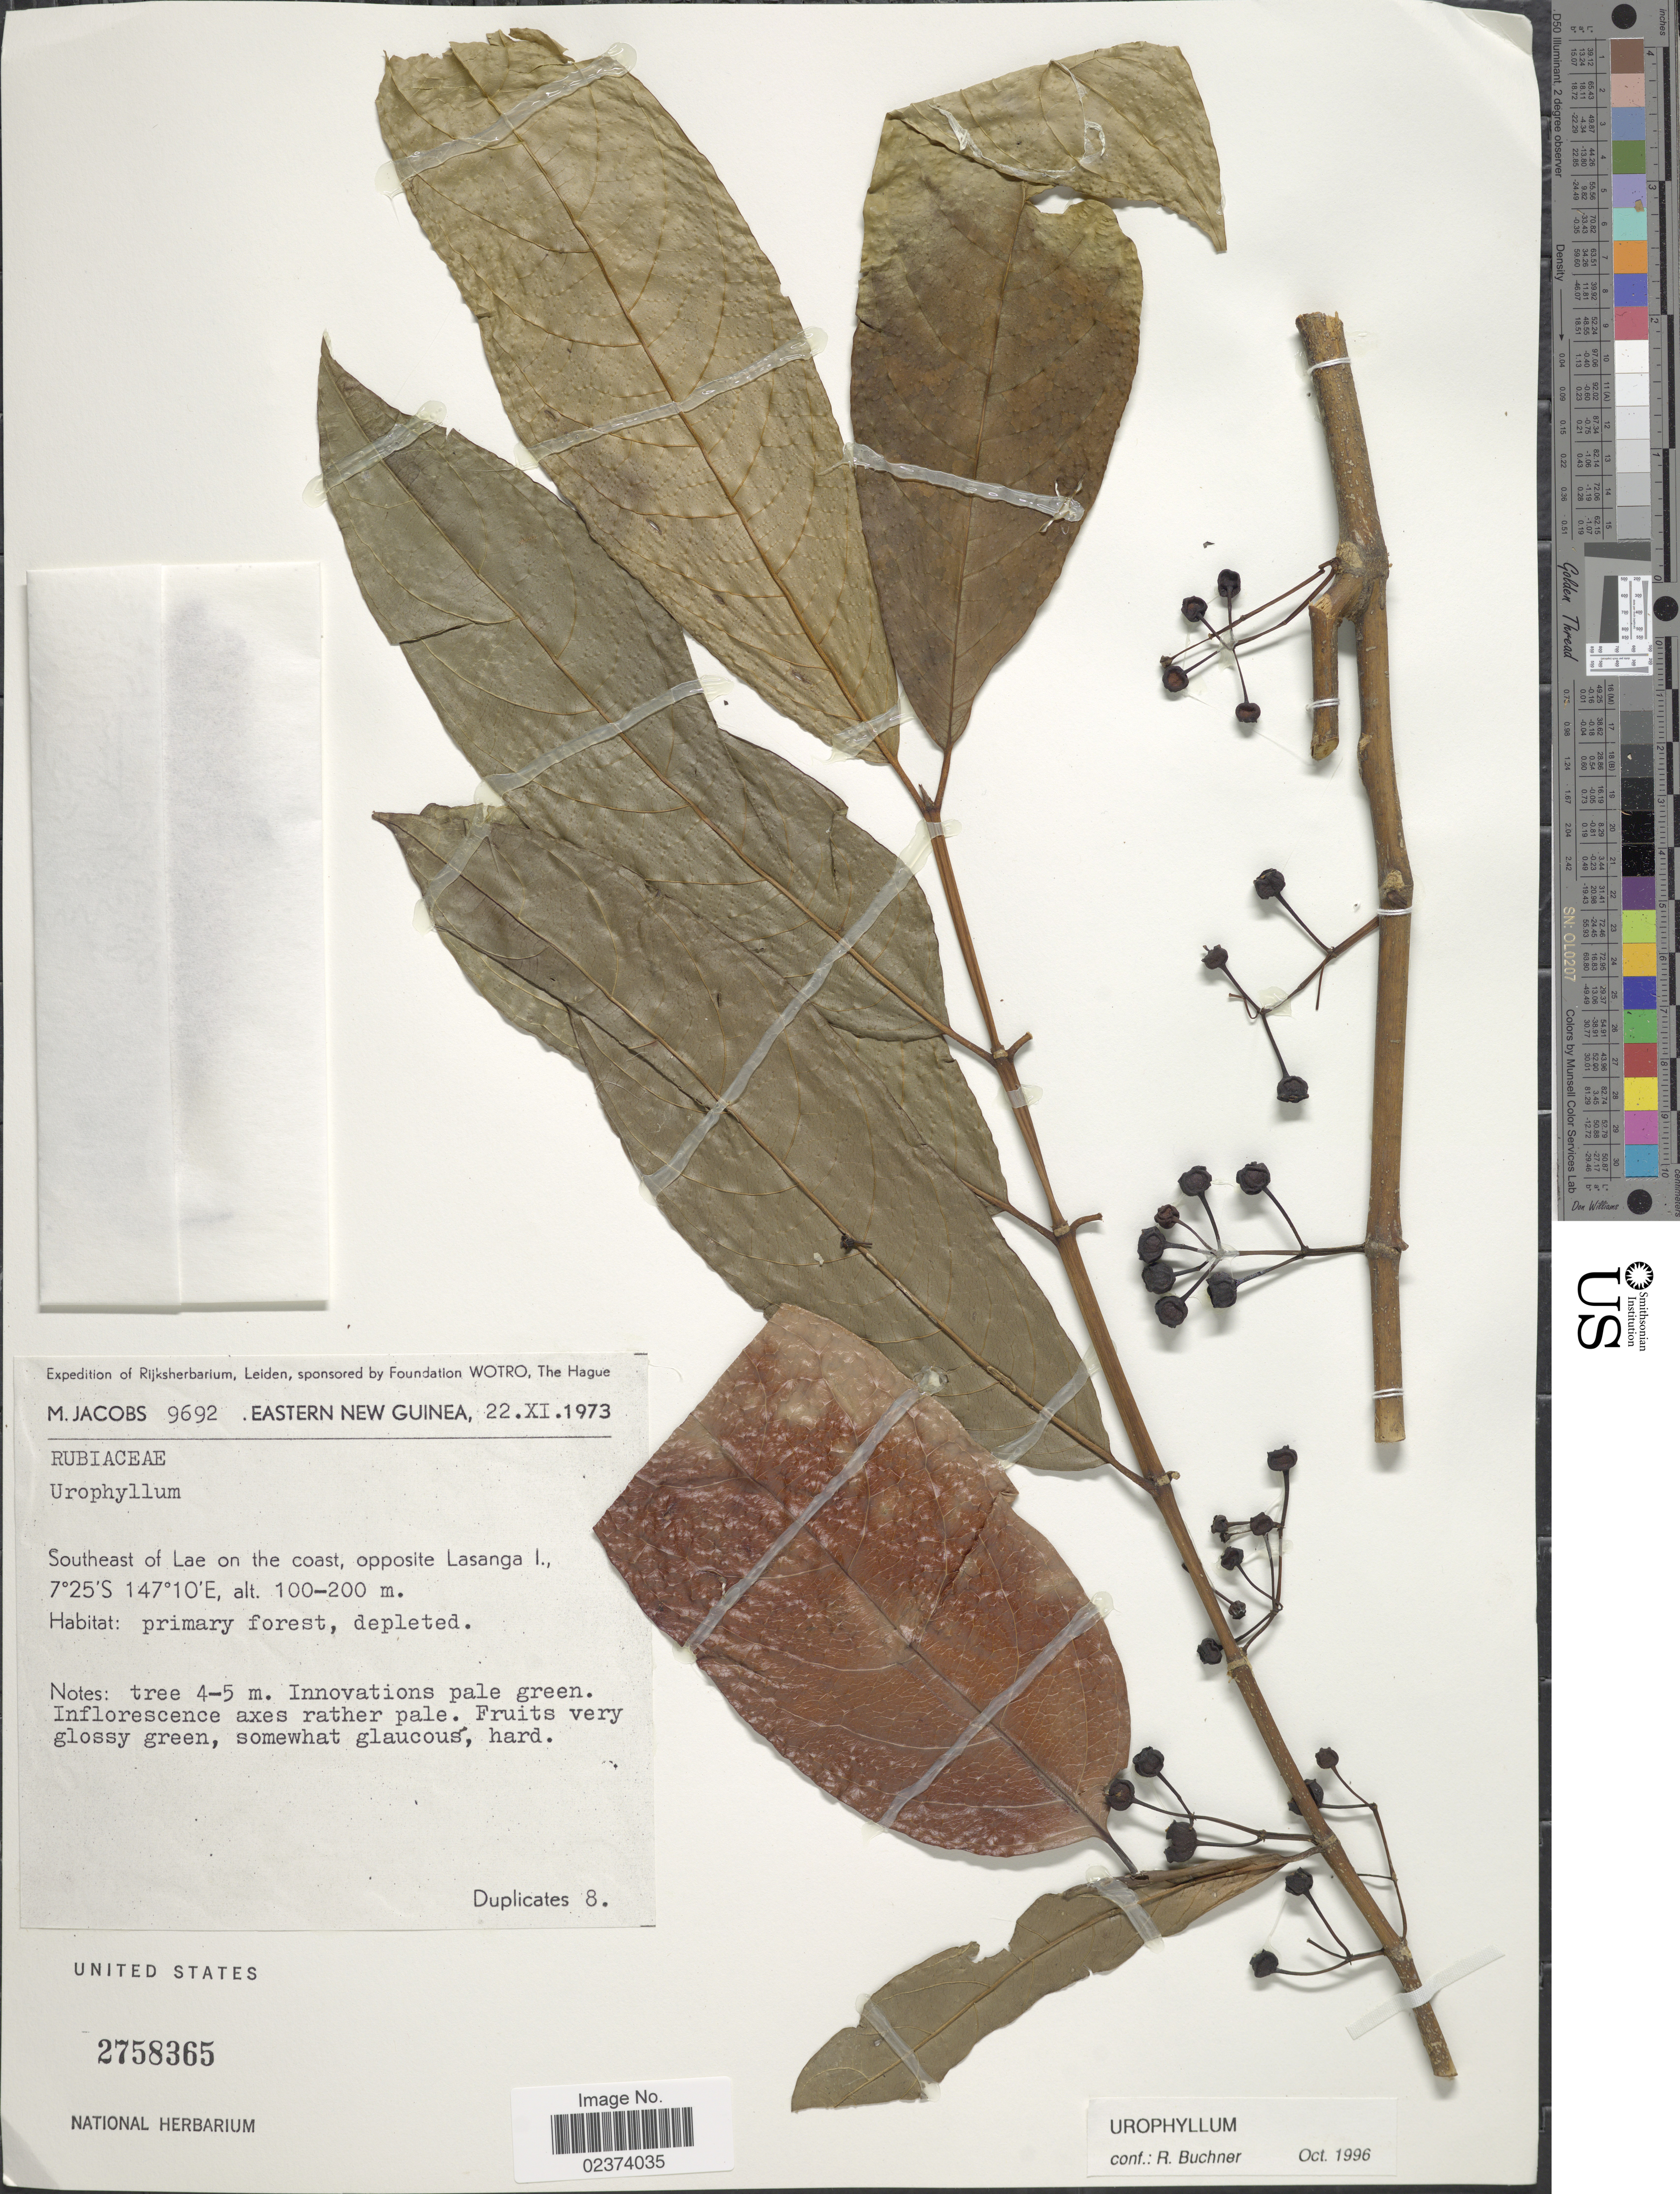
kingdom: Plantae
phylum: Tracheophyta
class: Magnoliopsida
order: Gentianales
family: Rubiaceae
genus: Urophyllum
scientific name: Urophyllum sp.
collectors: M. Jacobs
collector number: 9692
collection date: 1973-11-22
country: Papua New Guinea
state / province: Morobe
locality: Eastern New Guinea, Southeast of Lae on the coast, opposite Lasanga I.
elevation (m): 100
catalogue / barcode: US 2758365